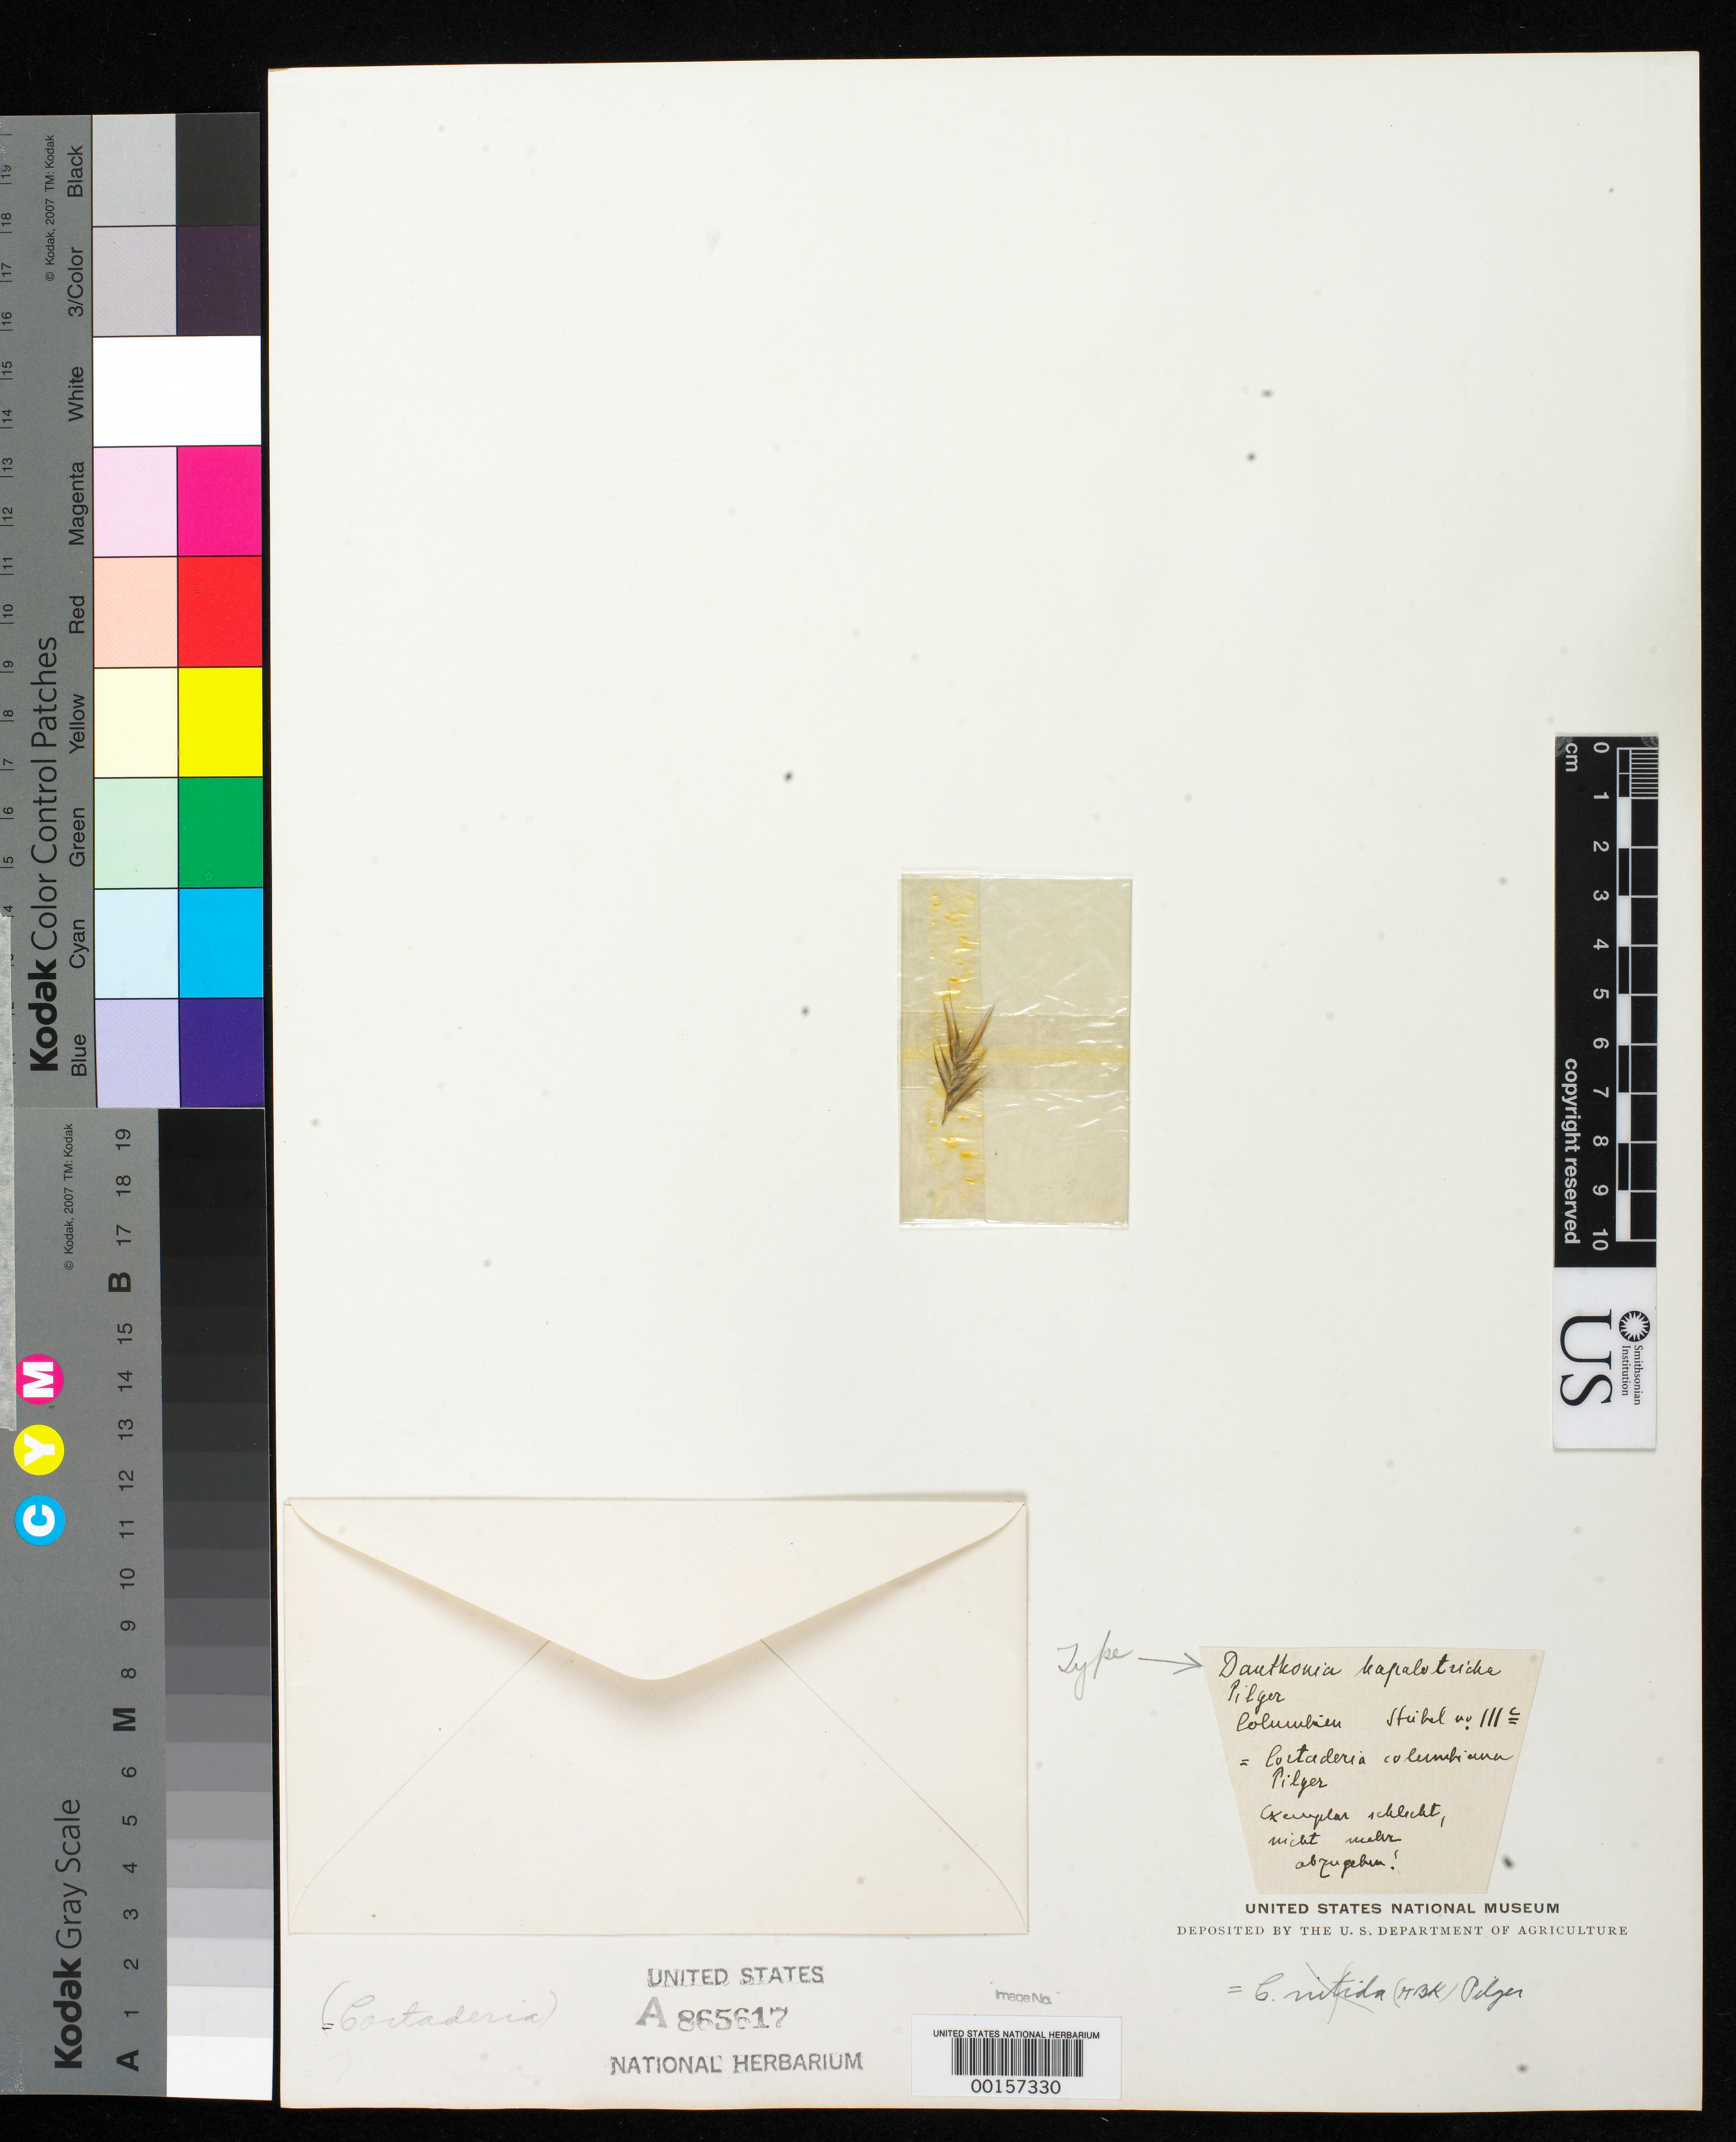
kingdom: Plantae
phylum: Tracheophyta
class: Liliopsida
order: Poales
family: Poaceae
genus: Danthonia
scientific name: Danthonia hapalotricha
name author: Pilg.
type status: Type Fragment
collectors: M. Stuebel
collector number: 111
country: Colombia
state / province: Cundinamarca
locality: Paramo between Usmo and Pasca.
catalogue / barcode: US 865617A